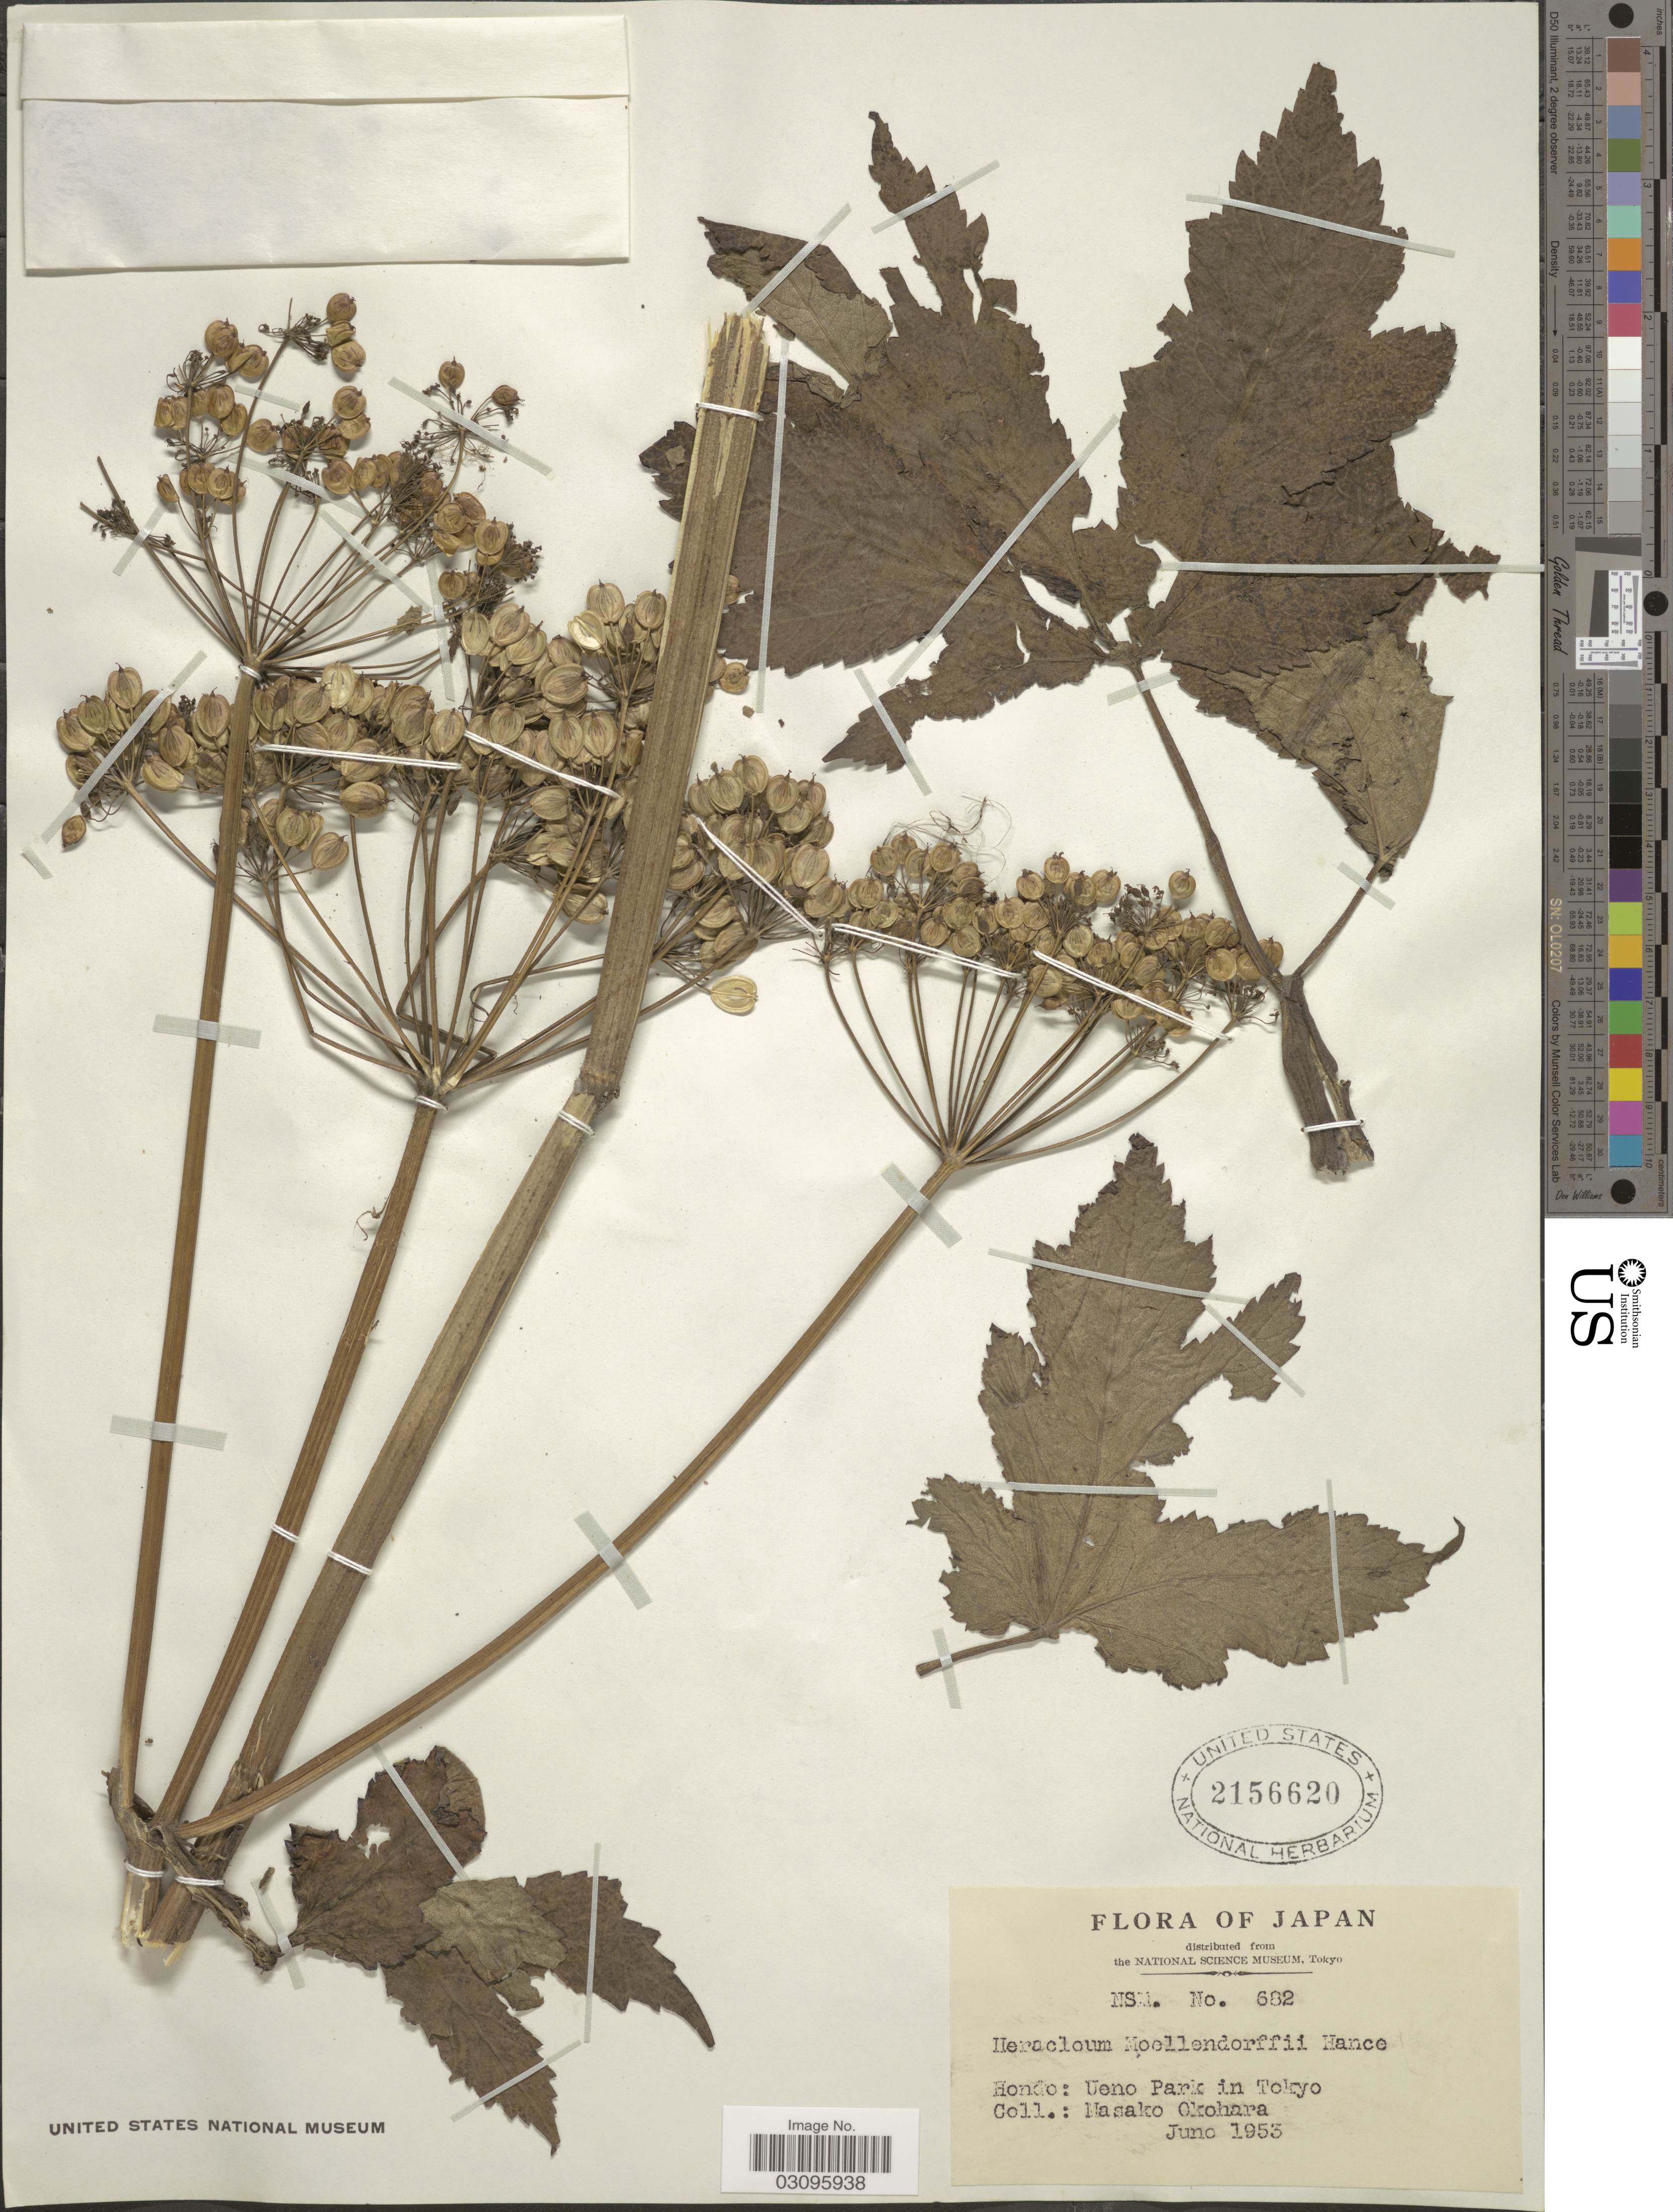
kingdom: Plantae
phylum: Tracheophyta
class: Magnoliopsida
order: Apiales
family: Apiaceae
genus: Heracleum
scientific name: Heracleum moellendorffii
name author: Hance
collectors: M. Okohara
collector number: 682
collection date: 1953-06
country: Japan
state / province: Tokyo, Federal City of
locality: Hondo: Ueno Park in Tokyo.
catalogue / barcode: US 2156620